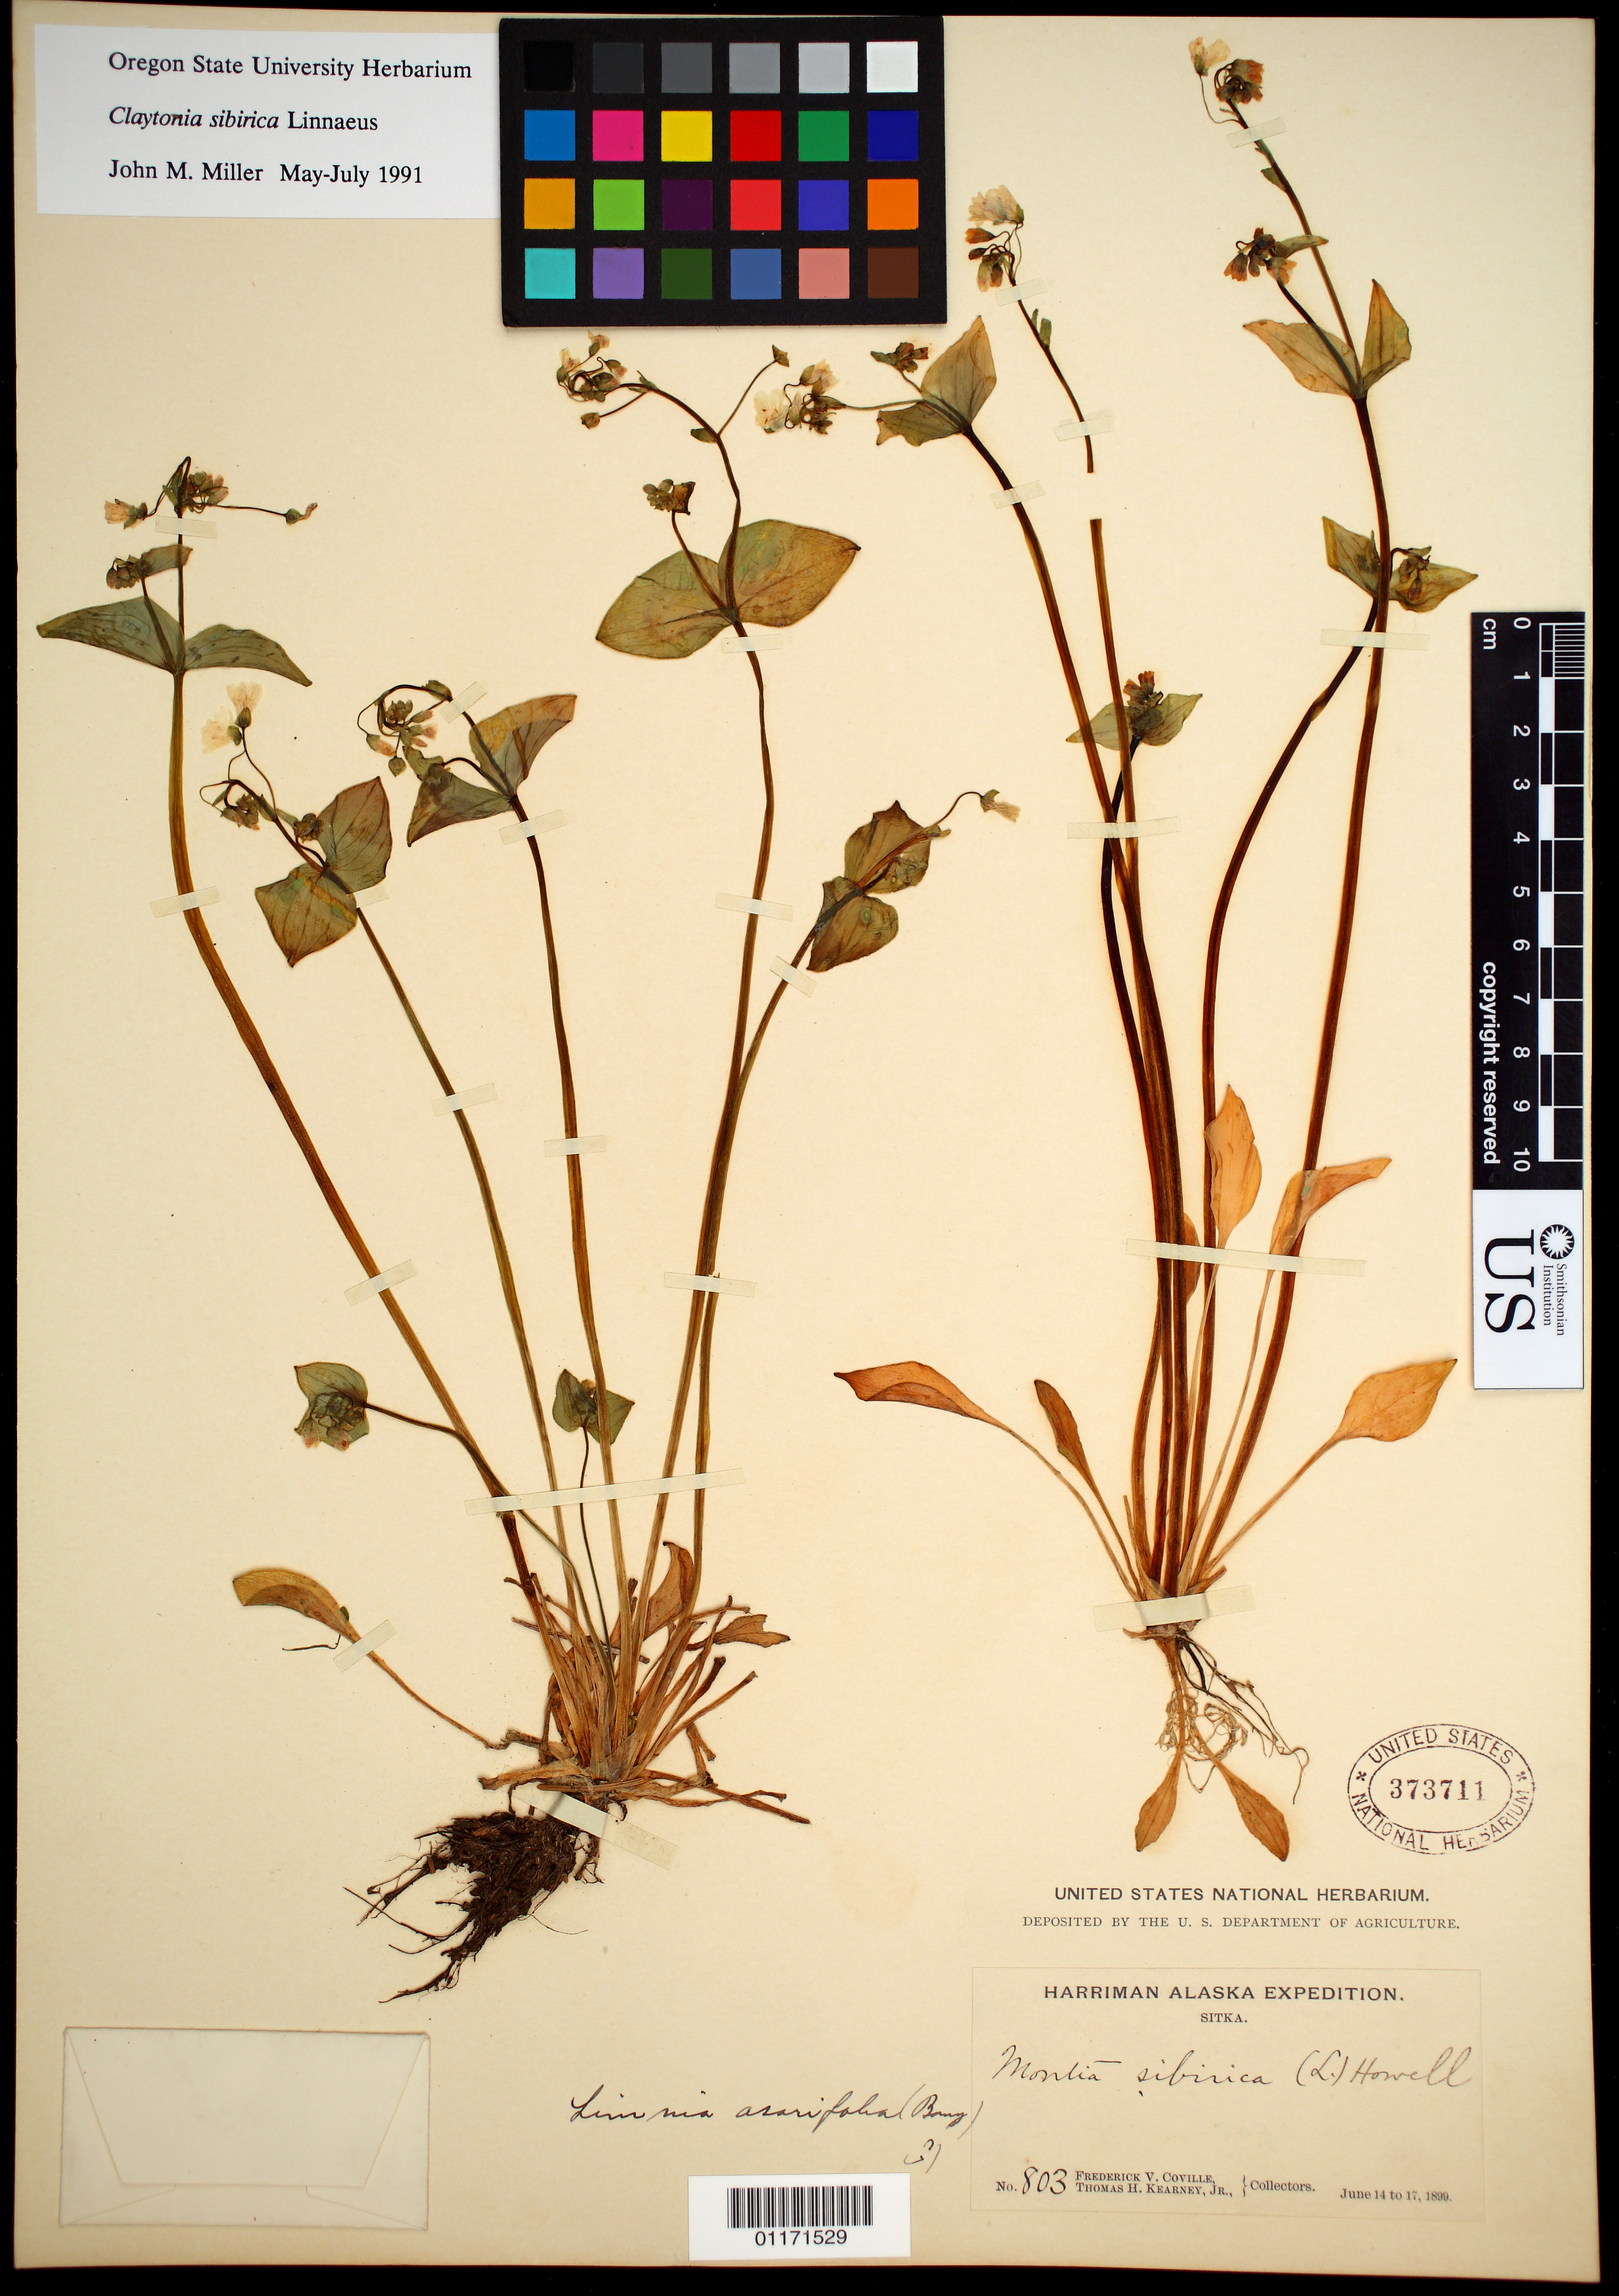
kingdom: Plantae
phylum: Tracheophyta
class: Magnoliopsida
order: Caryophyllales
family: Montiaceae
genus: Claytonia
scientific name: Claytonia sibirica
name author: L.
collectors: F. V. Coville & T. H. Kearney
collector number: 803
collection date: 1899-06-14/1899-06-17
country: United States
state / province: Alaska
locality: Sitka.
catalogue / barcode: US 373711